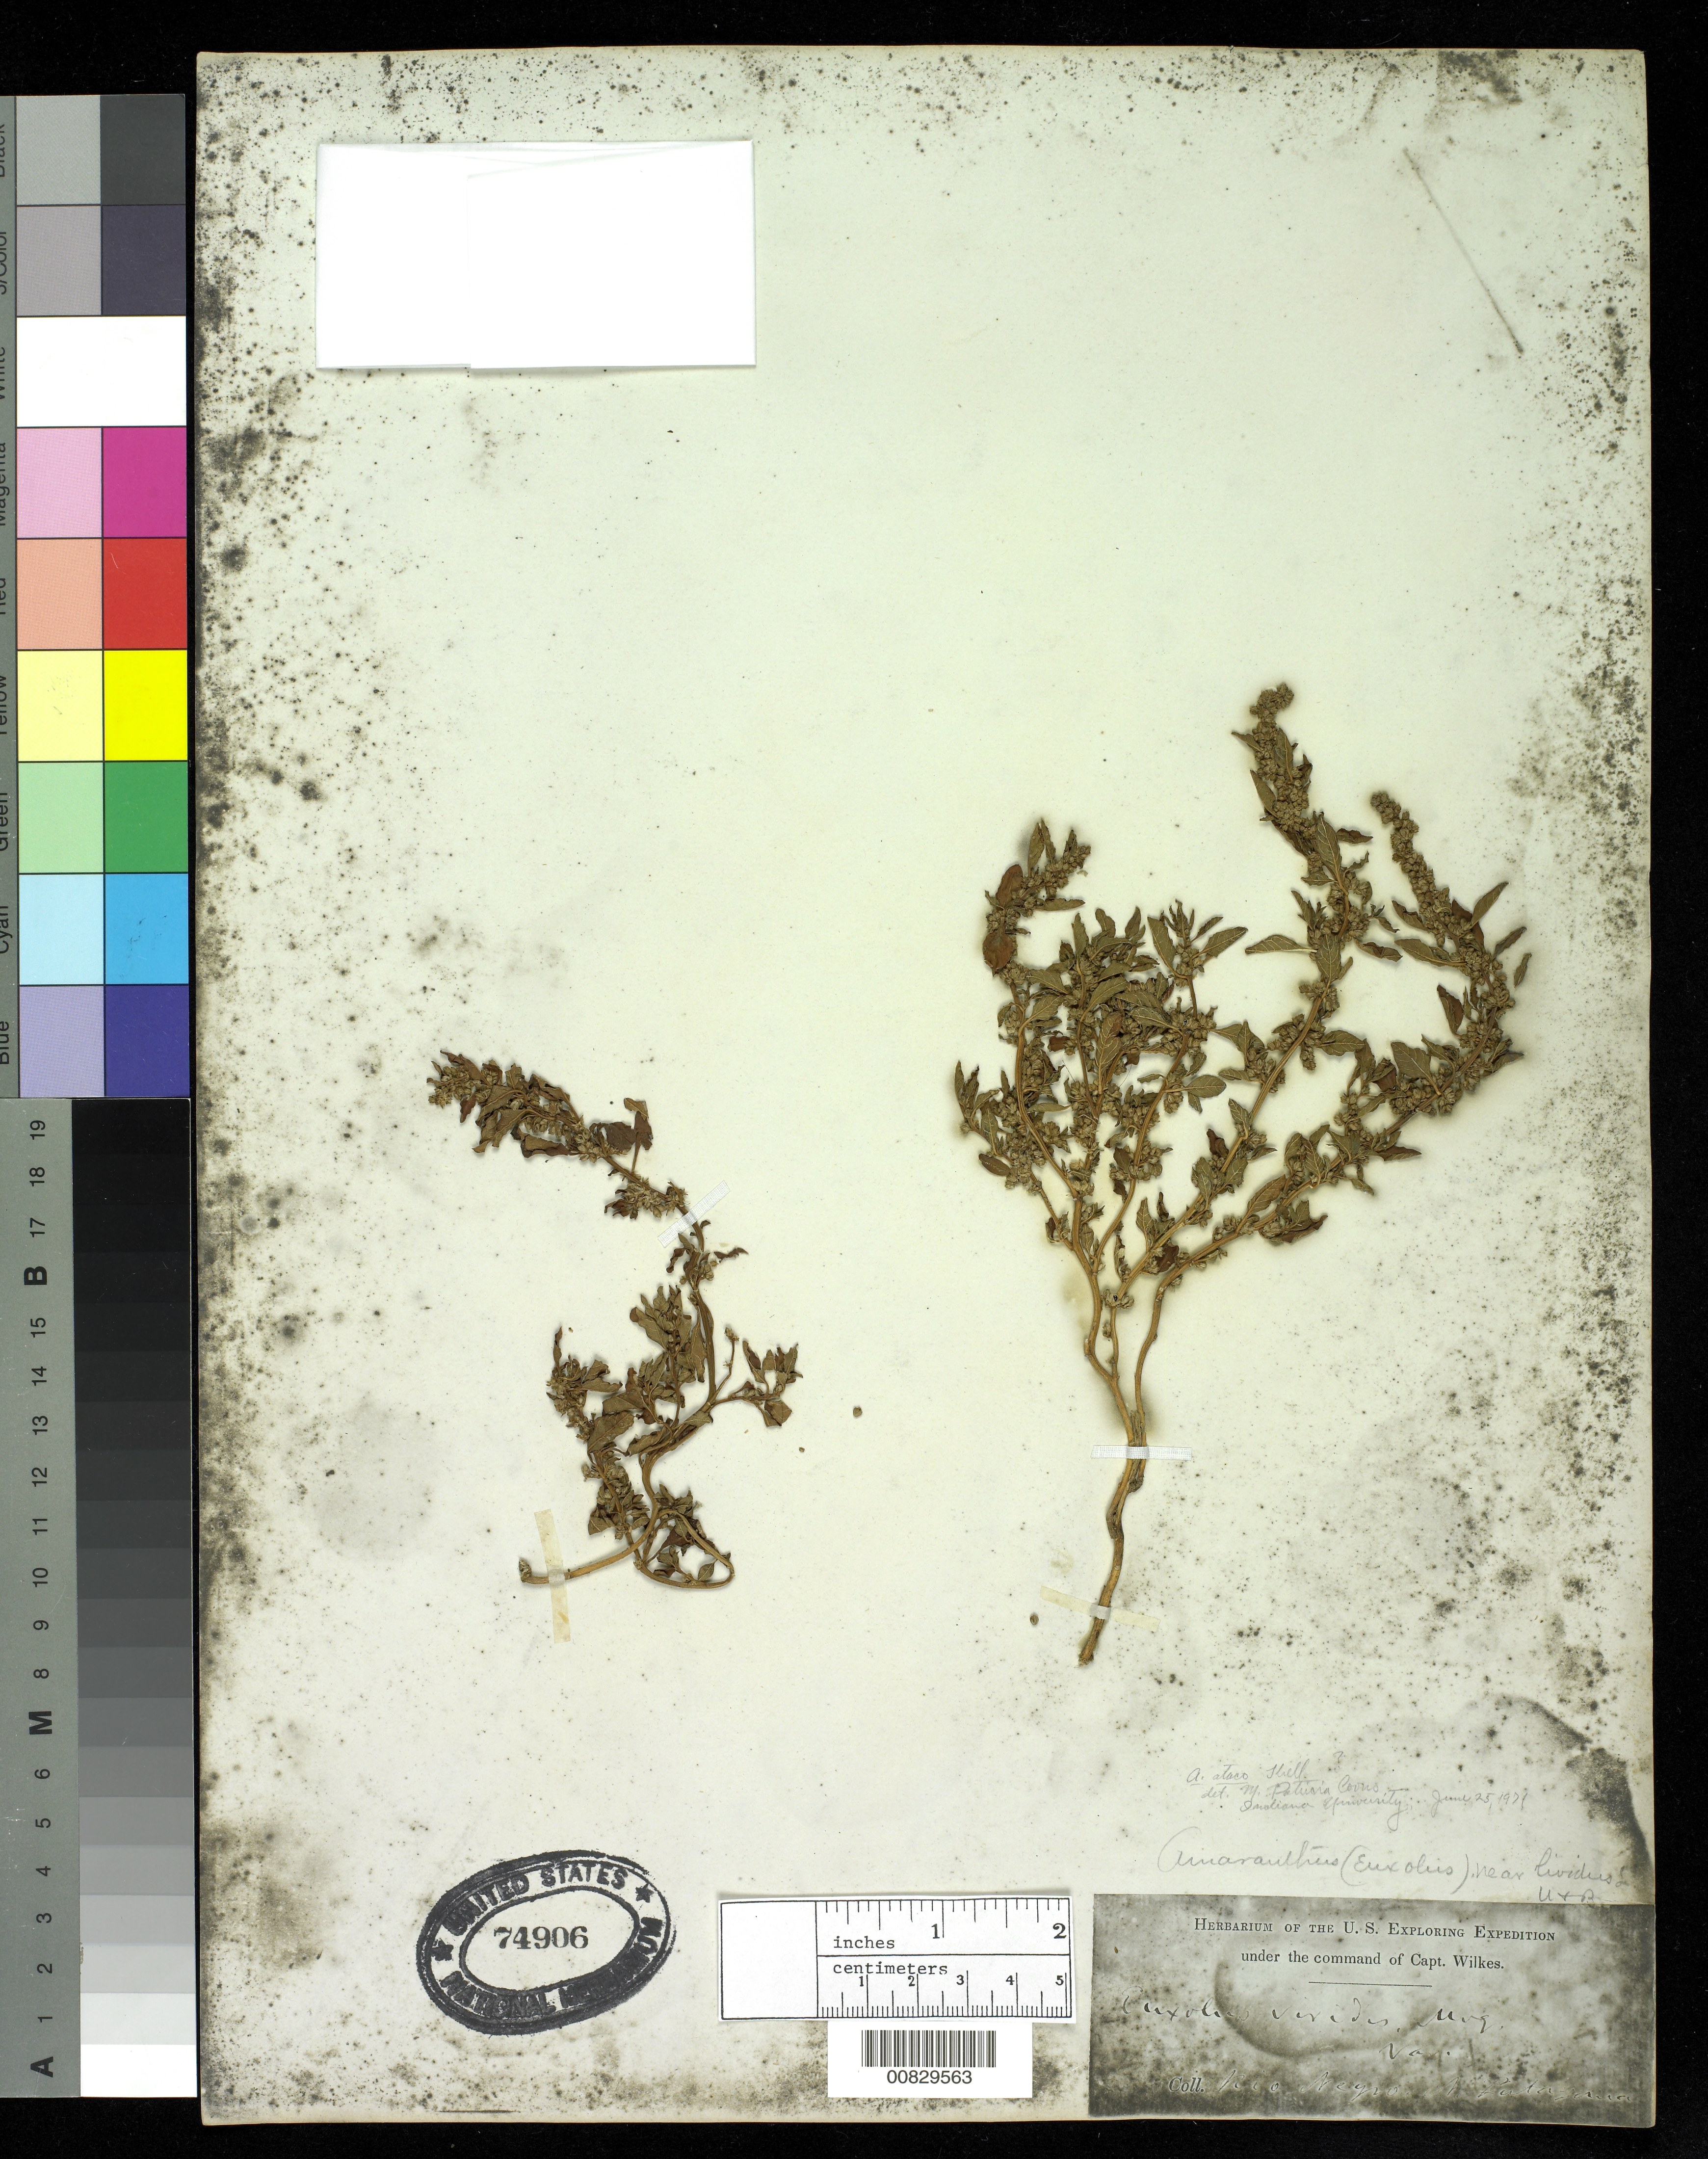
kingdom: Plantae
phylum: Tracheophyta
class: Magnoliopsida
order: Caryophyllales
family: Amaranthaceae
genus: Amaranthus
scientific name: Amaranthus ataco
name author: Thell.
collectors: Wilkes Explor. Exped.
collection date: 1838/1842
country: Argentina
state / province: Rio Negro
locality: Rio Negro, N. Patagonia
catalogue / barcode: US 74906